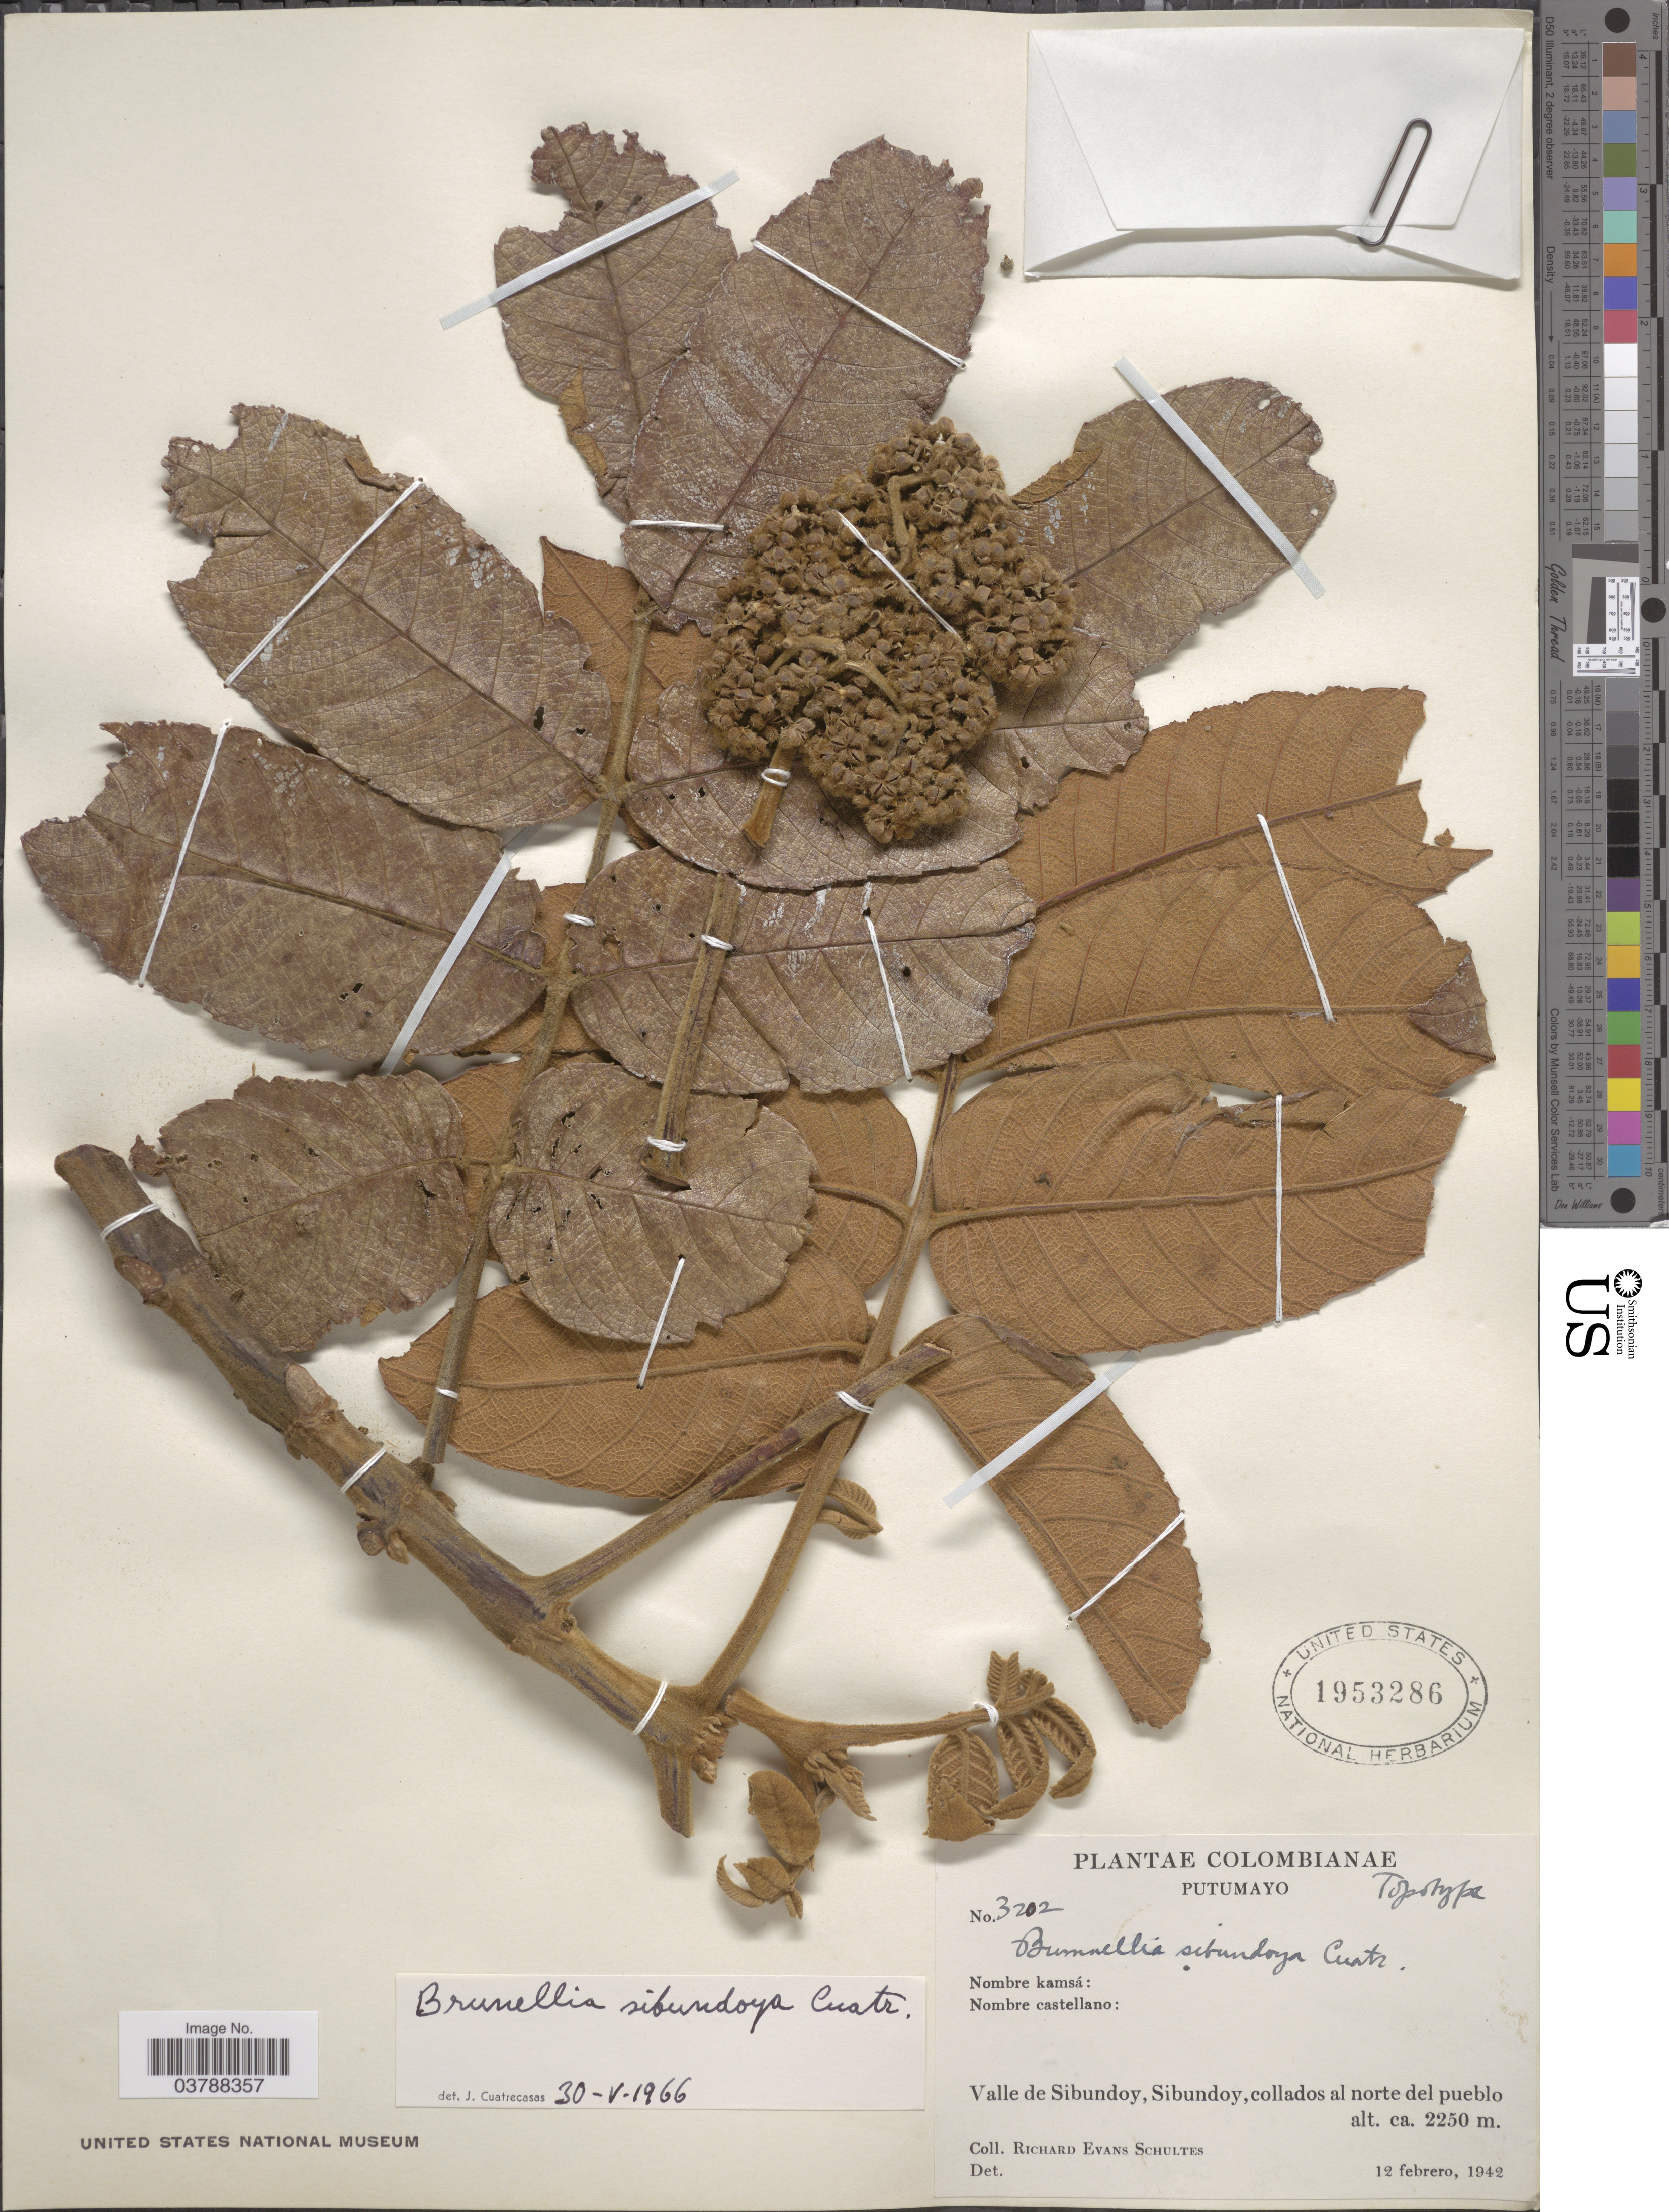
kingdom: Plantae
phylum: Tracheophyta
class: Magnoliopsida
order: Oxalidales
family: Brunelliaceae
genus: Brunellia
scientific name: Brunellia sibundoya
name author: Cuatrec.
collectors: R. E. Schultes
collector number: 3202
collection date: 1942-02-12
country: Colombia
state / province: Putumayo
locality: Valle de Sibundoy, Sibundoy, collados al norte del pueblo.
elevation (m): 2250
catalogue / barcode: US 1953286